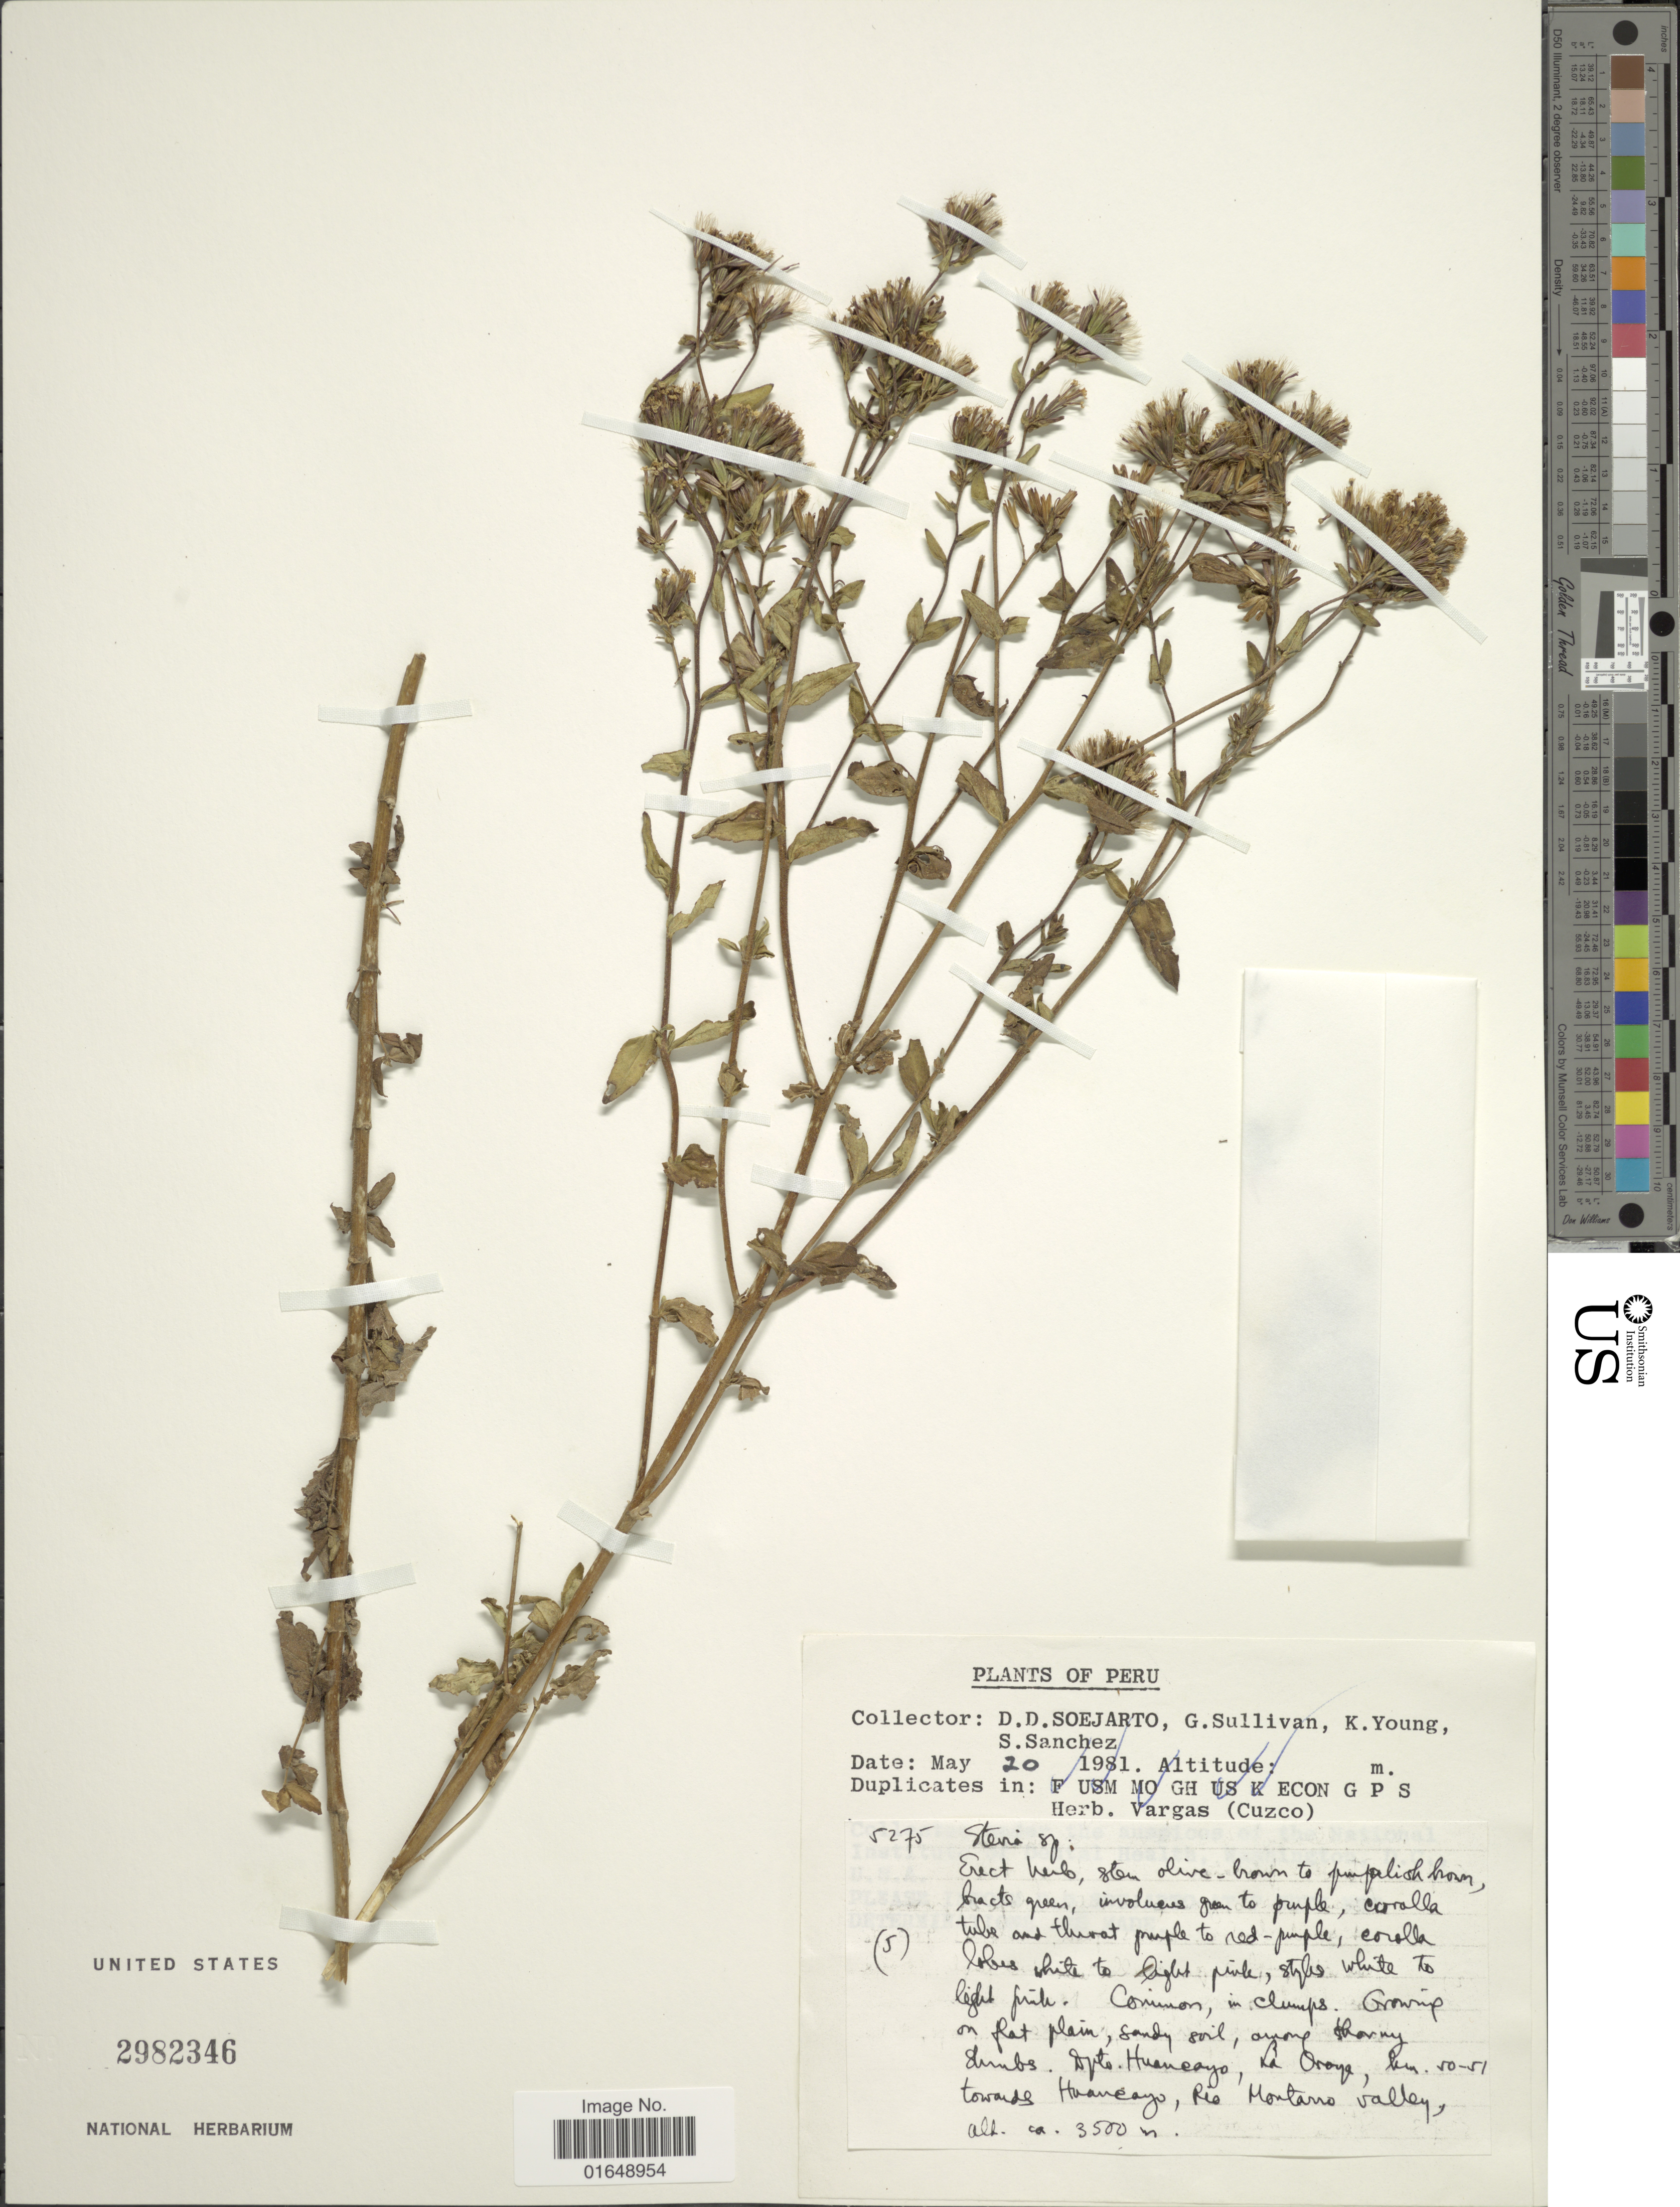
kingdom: Plantae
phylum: Tracheophyta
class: Magnoliopsida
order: Asterales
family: Asteraceae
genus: Stevia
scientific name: Stevia sp.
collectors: G. Sullivan, K. Young & S. Sanchez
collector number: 5275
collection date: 1981-05-20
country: Peru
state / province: Junín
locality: La Oroya, km. 50-51 towards Huancayo, Rio Montarro valley.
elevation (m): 3500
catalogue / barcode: US 2982346